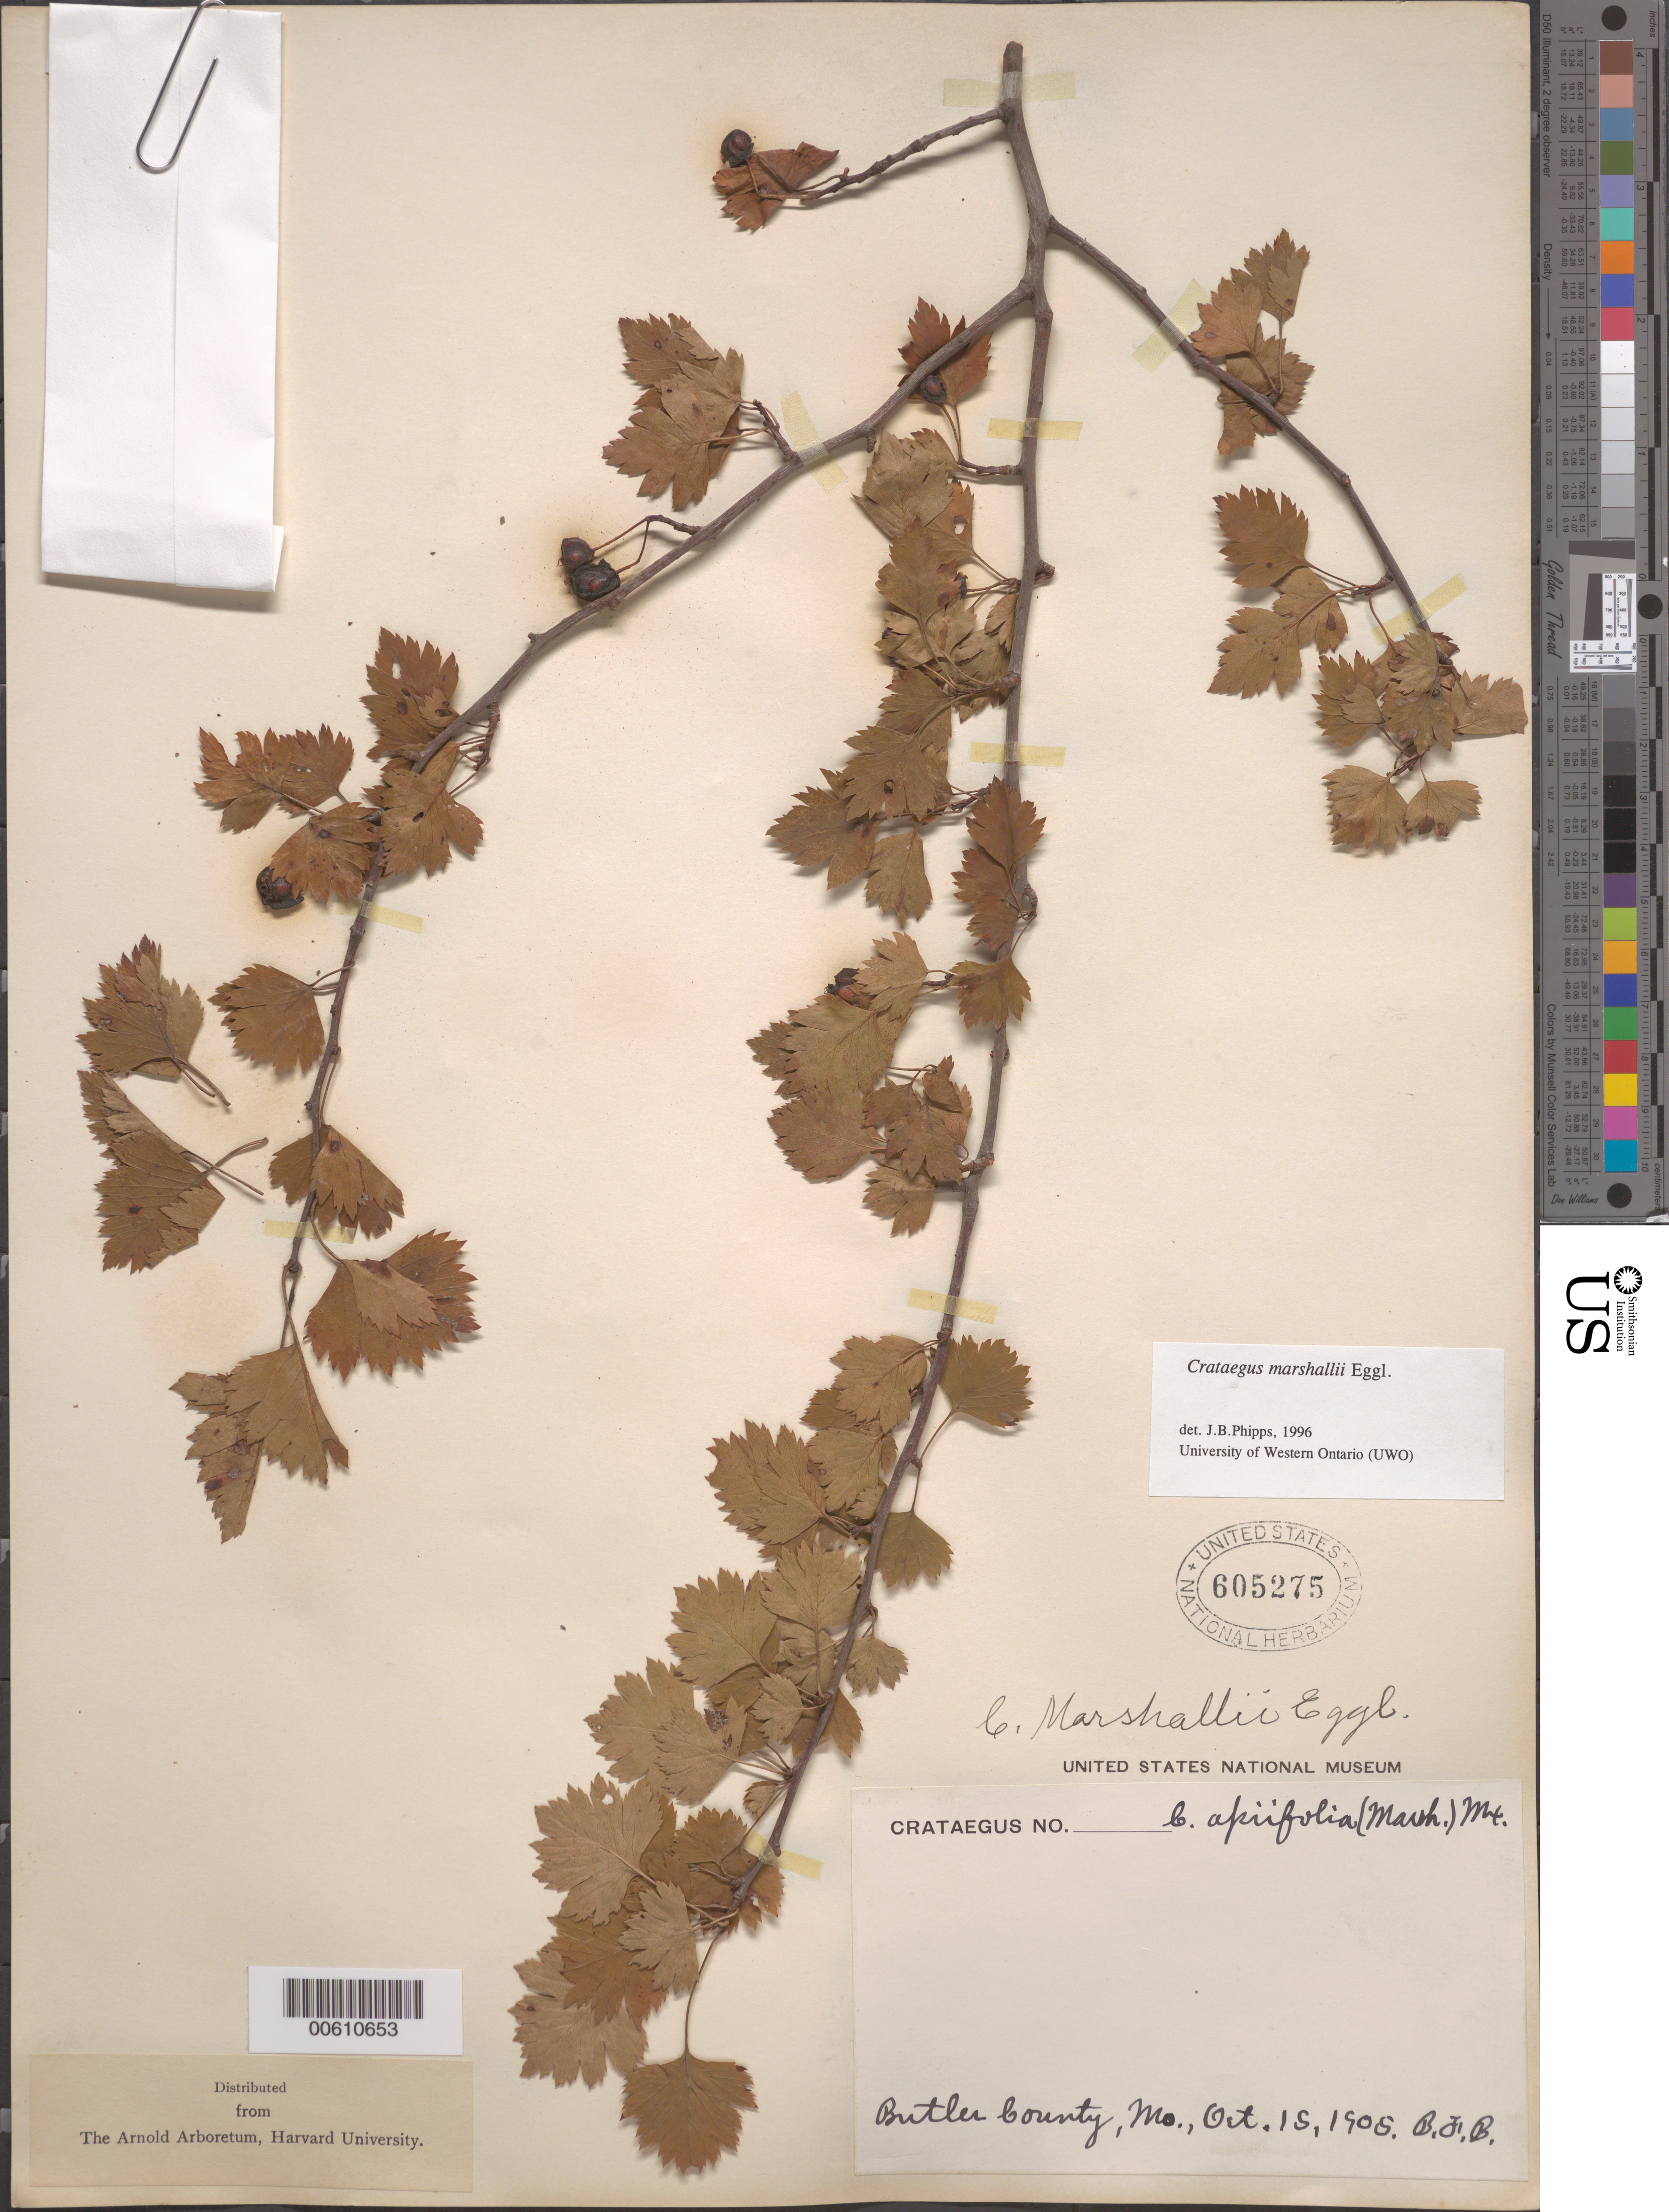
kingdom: Plantae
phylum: Tracheophyta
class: Magnoliopsida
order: Rosales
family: Rosaceae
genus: Crataegus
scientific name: Crataegus marshallii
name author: Eggl.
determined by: Phipps, James B., (UWO), University of Western Ontario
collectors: B. F. Bush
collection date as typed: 15 Oct 1905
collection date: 1905-10-15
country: United States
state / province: Missouri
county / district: Butler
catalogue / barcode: US 605275